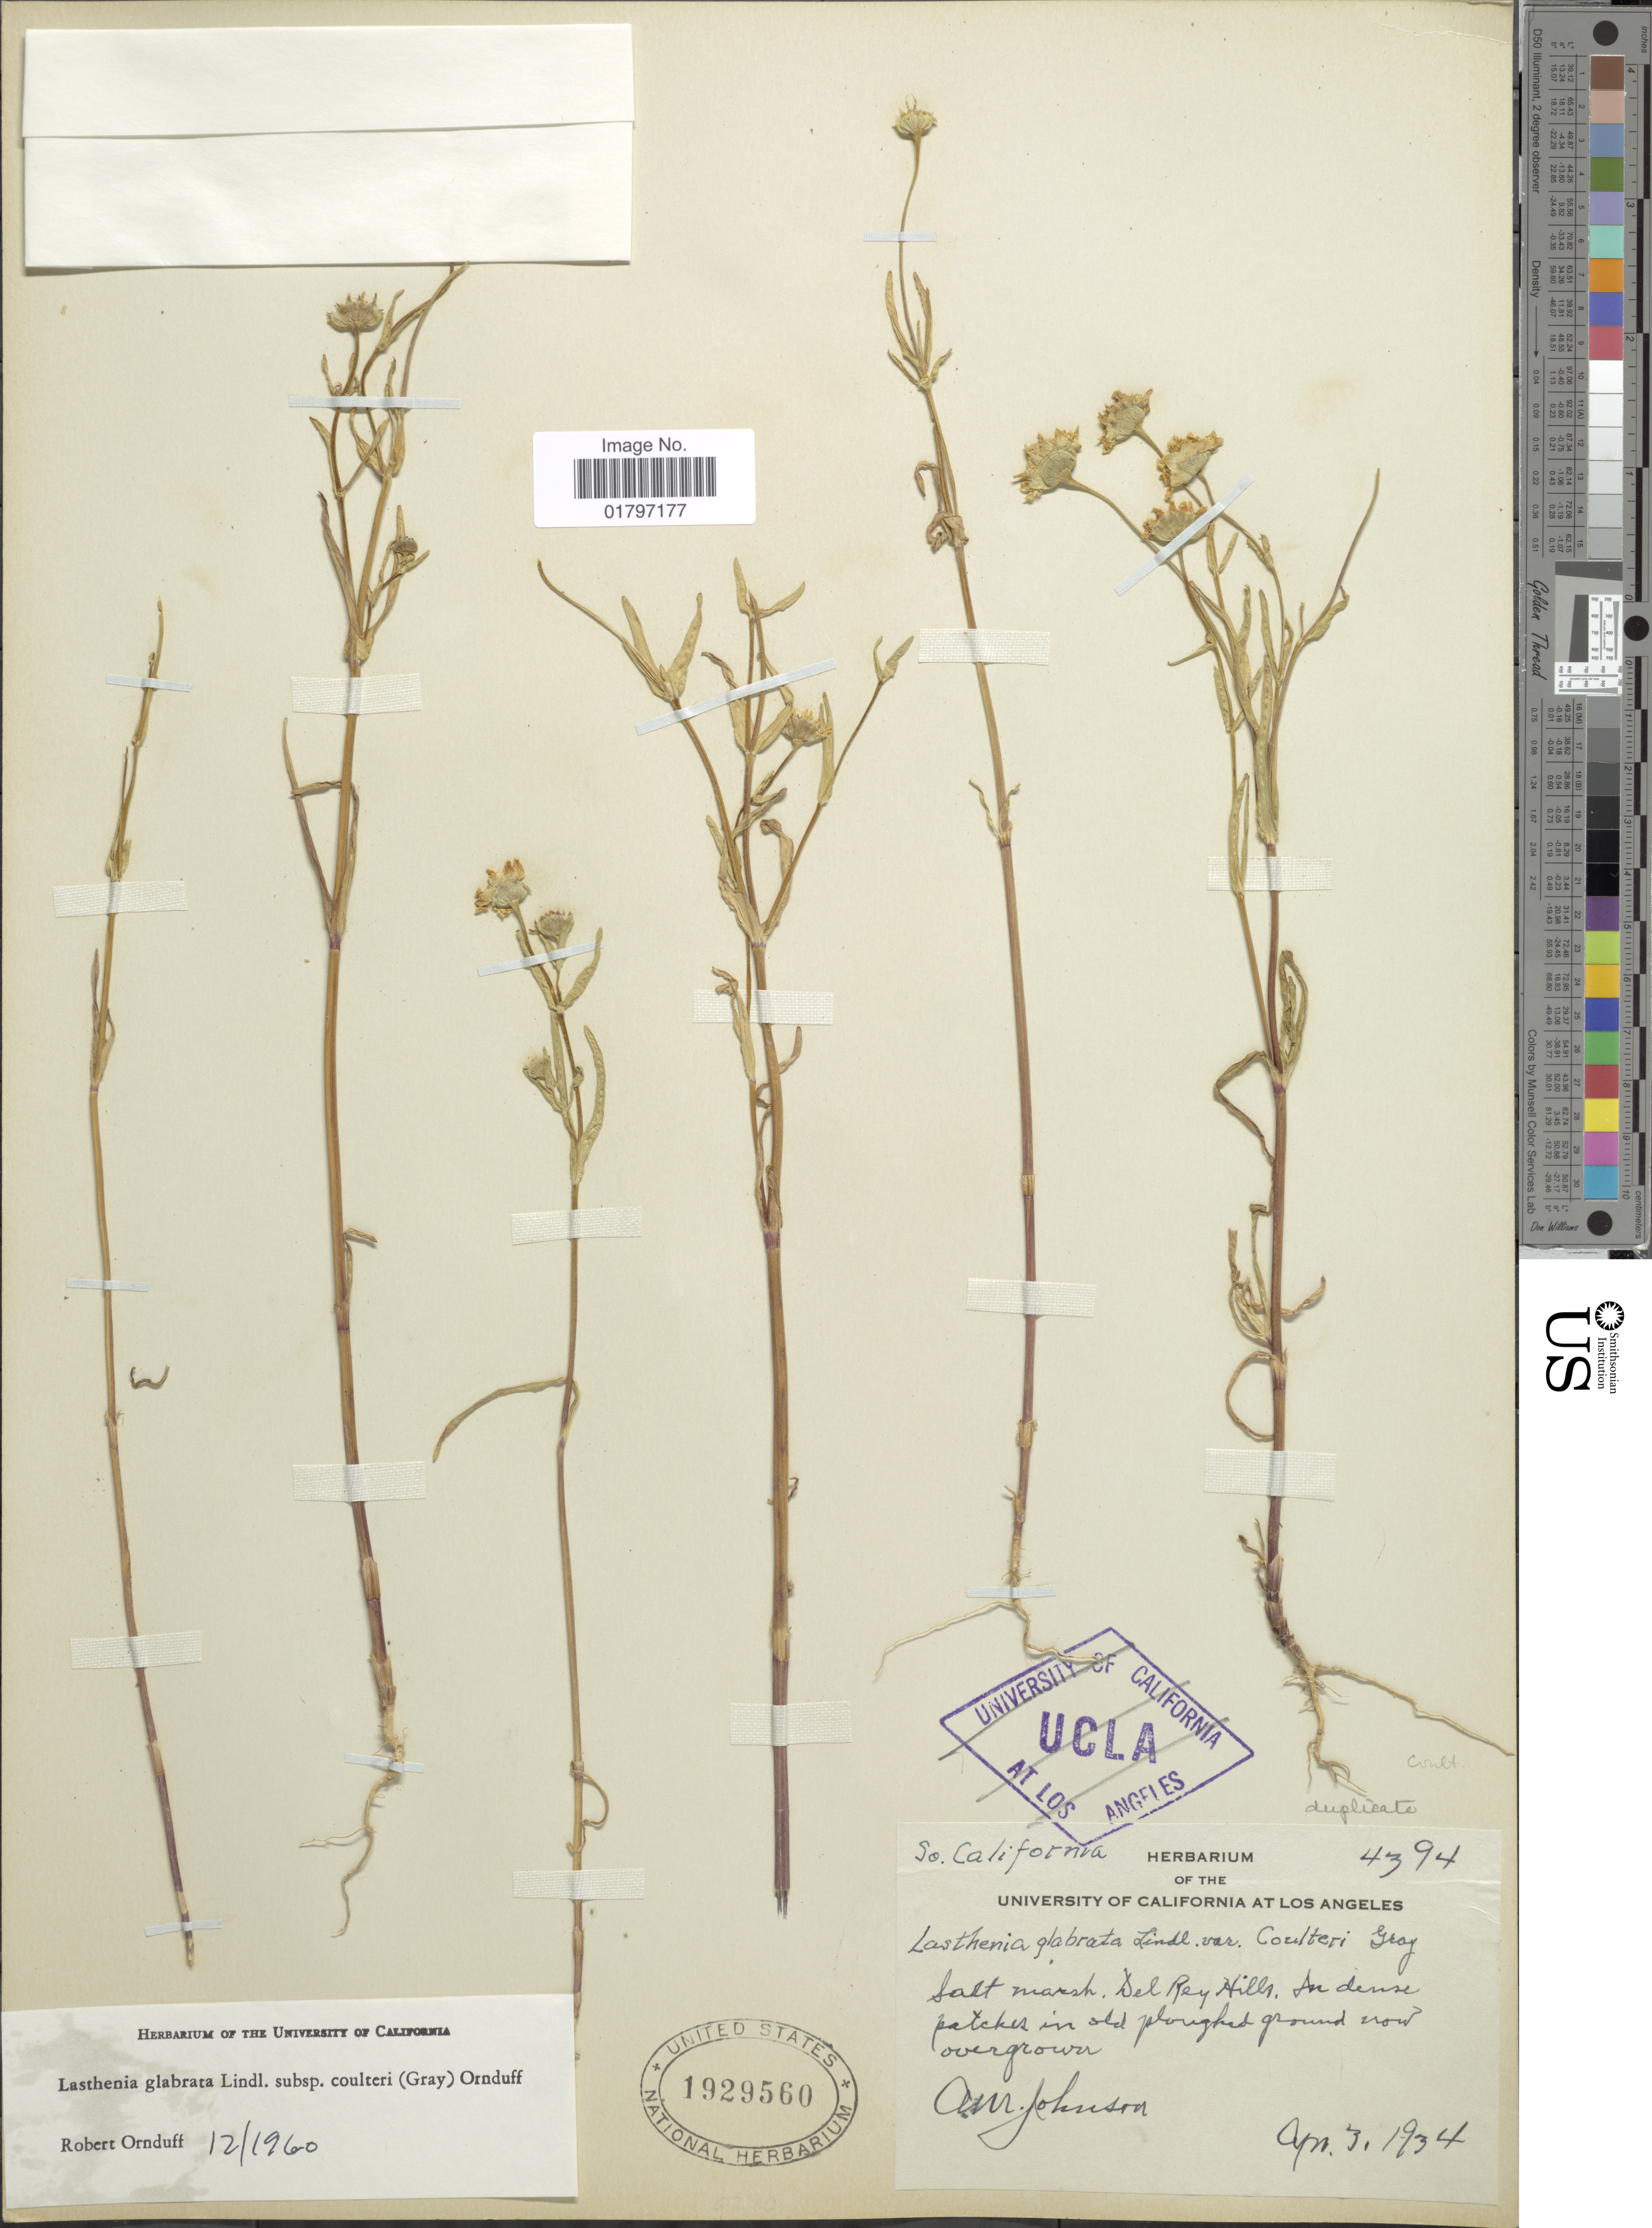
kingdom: Plantae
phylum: Tracheophyta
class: Magnoliopsida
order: Asterales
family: Asteraceae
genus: Lasthenia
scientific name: Lasthenia glabrata subsp. coulteri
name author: (A. Gray) Ornduff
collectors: A. M. Johnson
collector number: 4394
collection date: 1934-04-03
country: United States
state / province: California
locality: Salt marsh. Del Rey Hills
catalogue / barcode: US 1929560